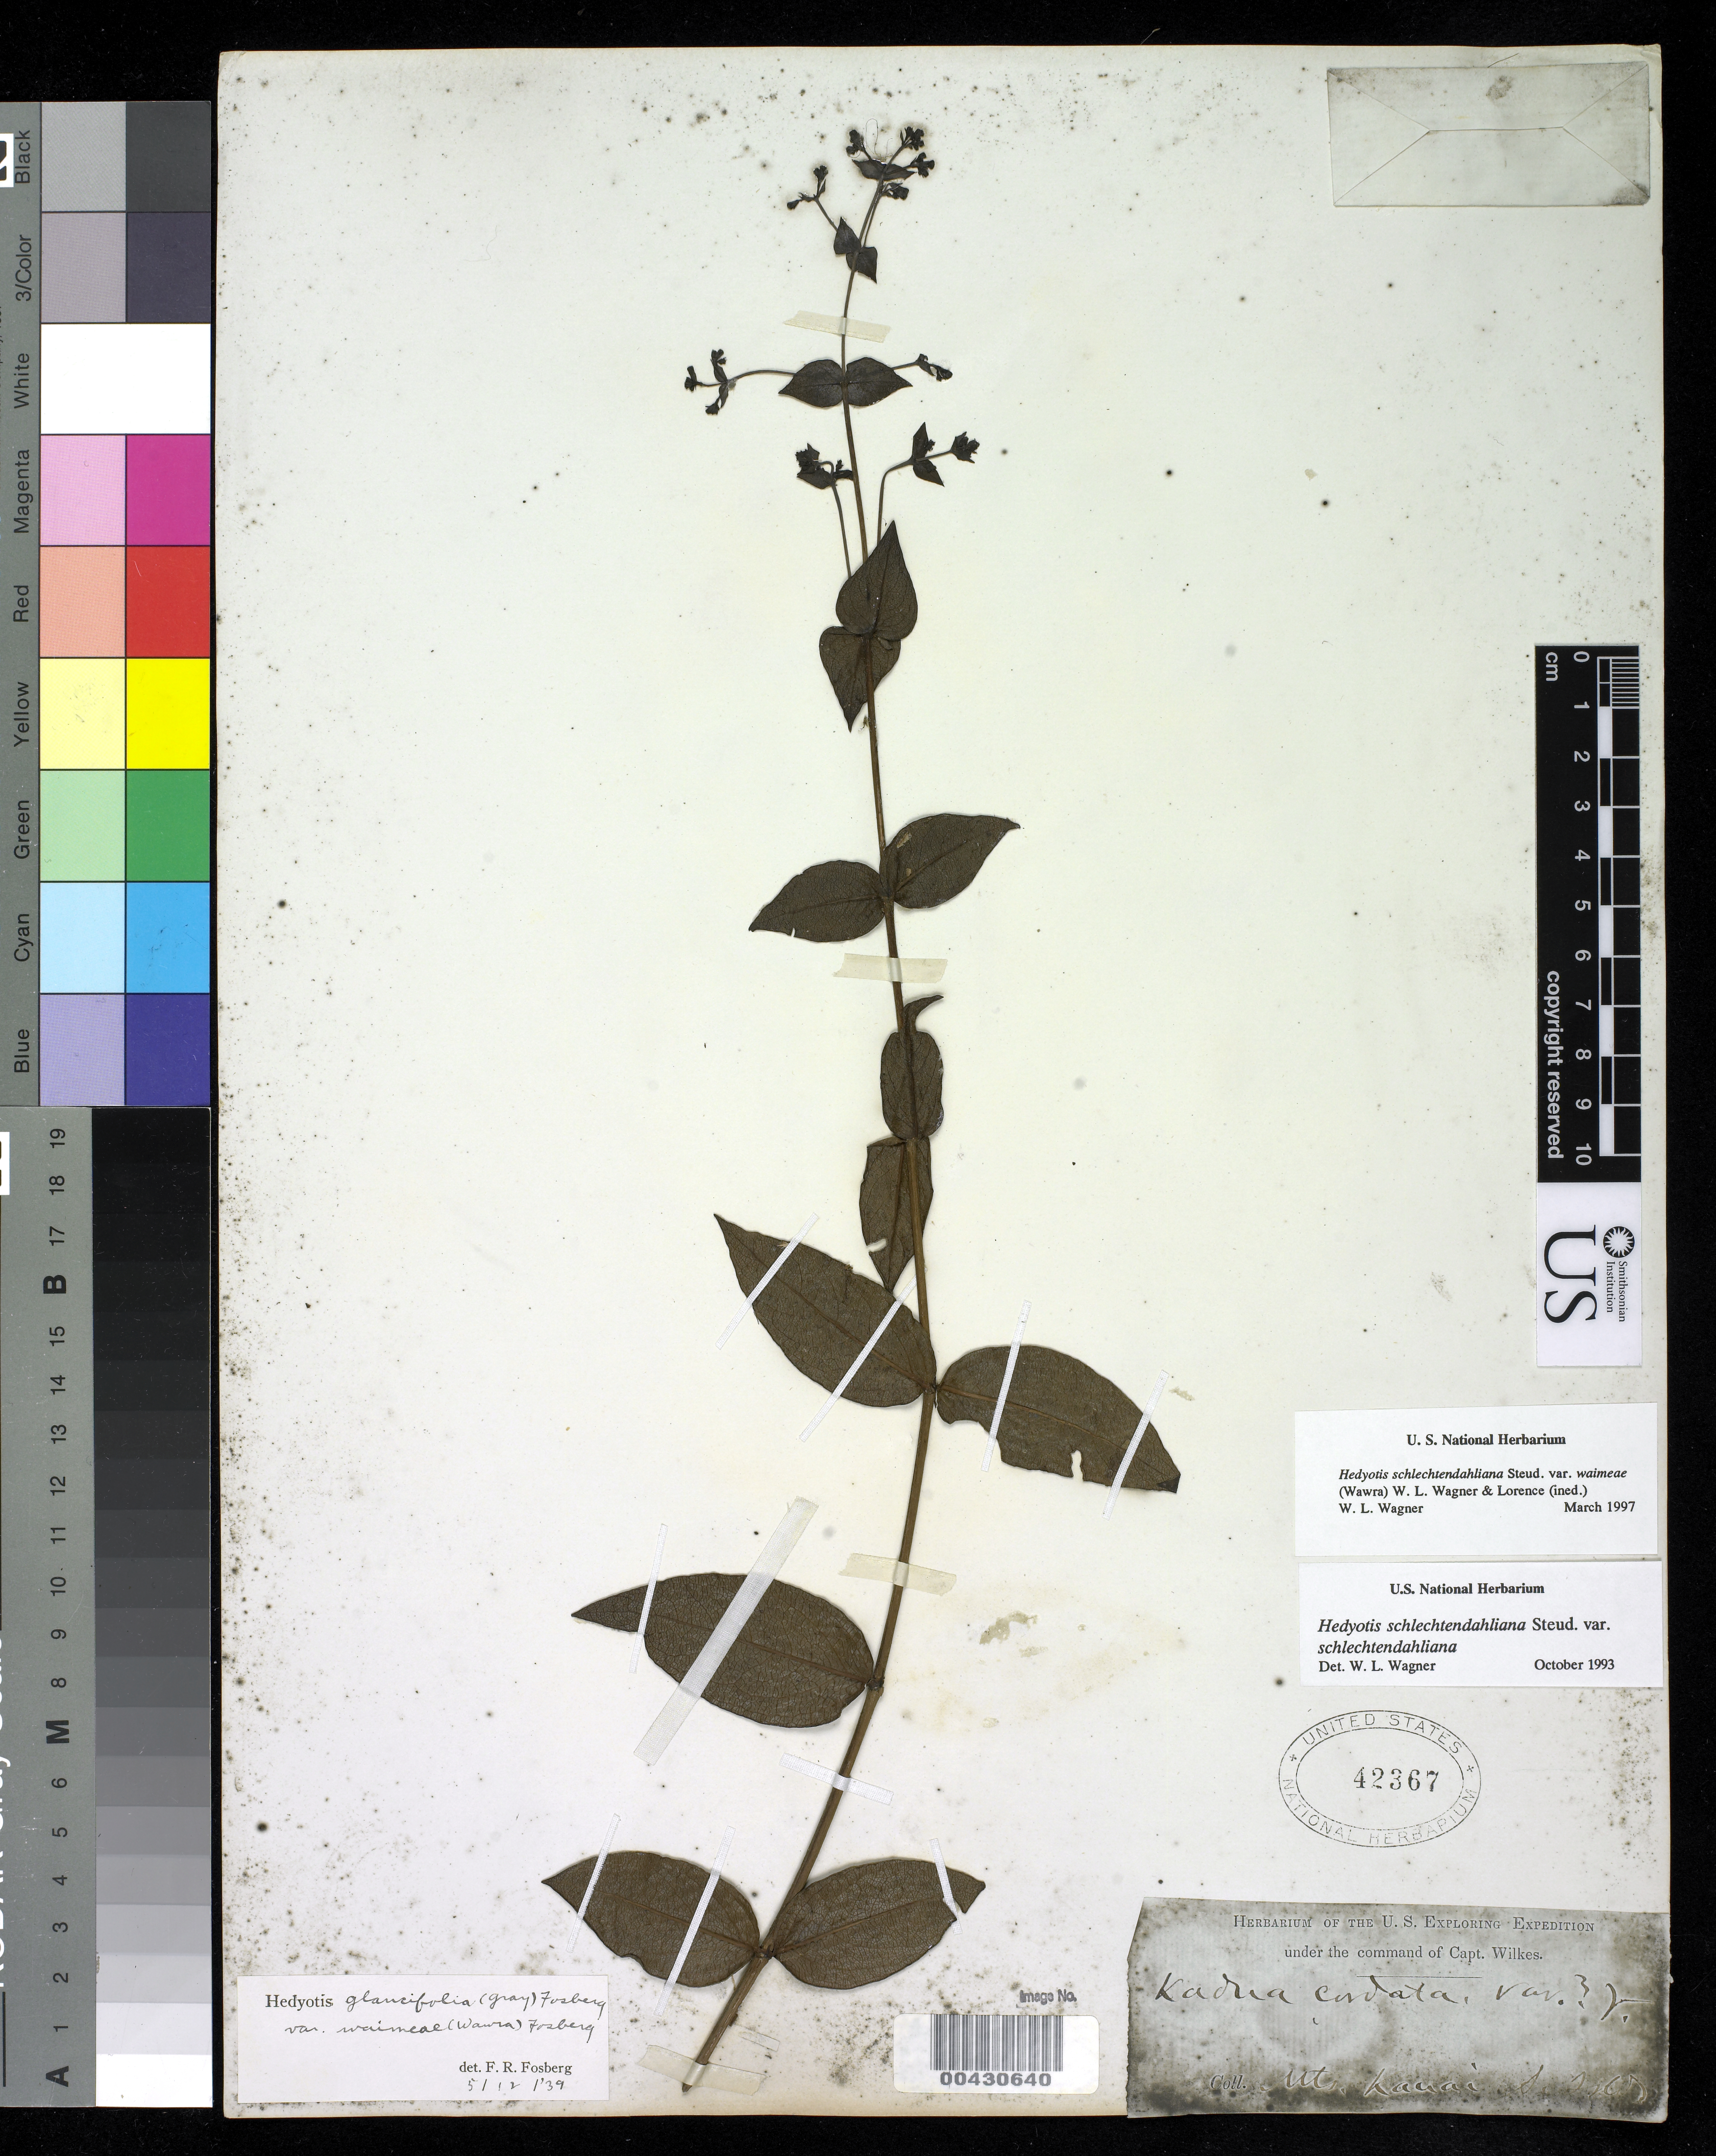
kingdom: Plantae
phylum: Tracheophyta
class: Magnoliopsida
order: Gentianales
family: Rubiaceae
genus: Kadua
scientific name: Kadua cordata subsp. waimeae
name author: (Wawra) W.L. Wagner & Lorence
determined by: Wagner, W. L., (BOT), Smithsonian Institution - National Museum of Natural History (UNITED STATES)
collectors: Wilkes Explor. Exped.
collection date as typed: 1900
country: United States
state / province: Hawaii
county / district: Kauai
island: Kaua'i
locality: Mountains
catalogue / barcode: US 42367